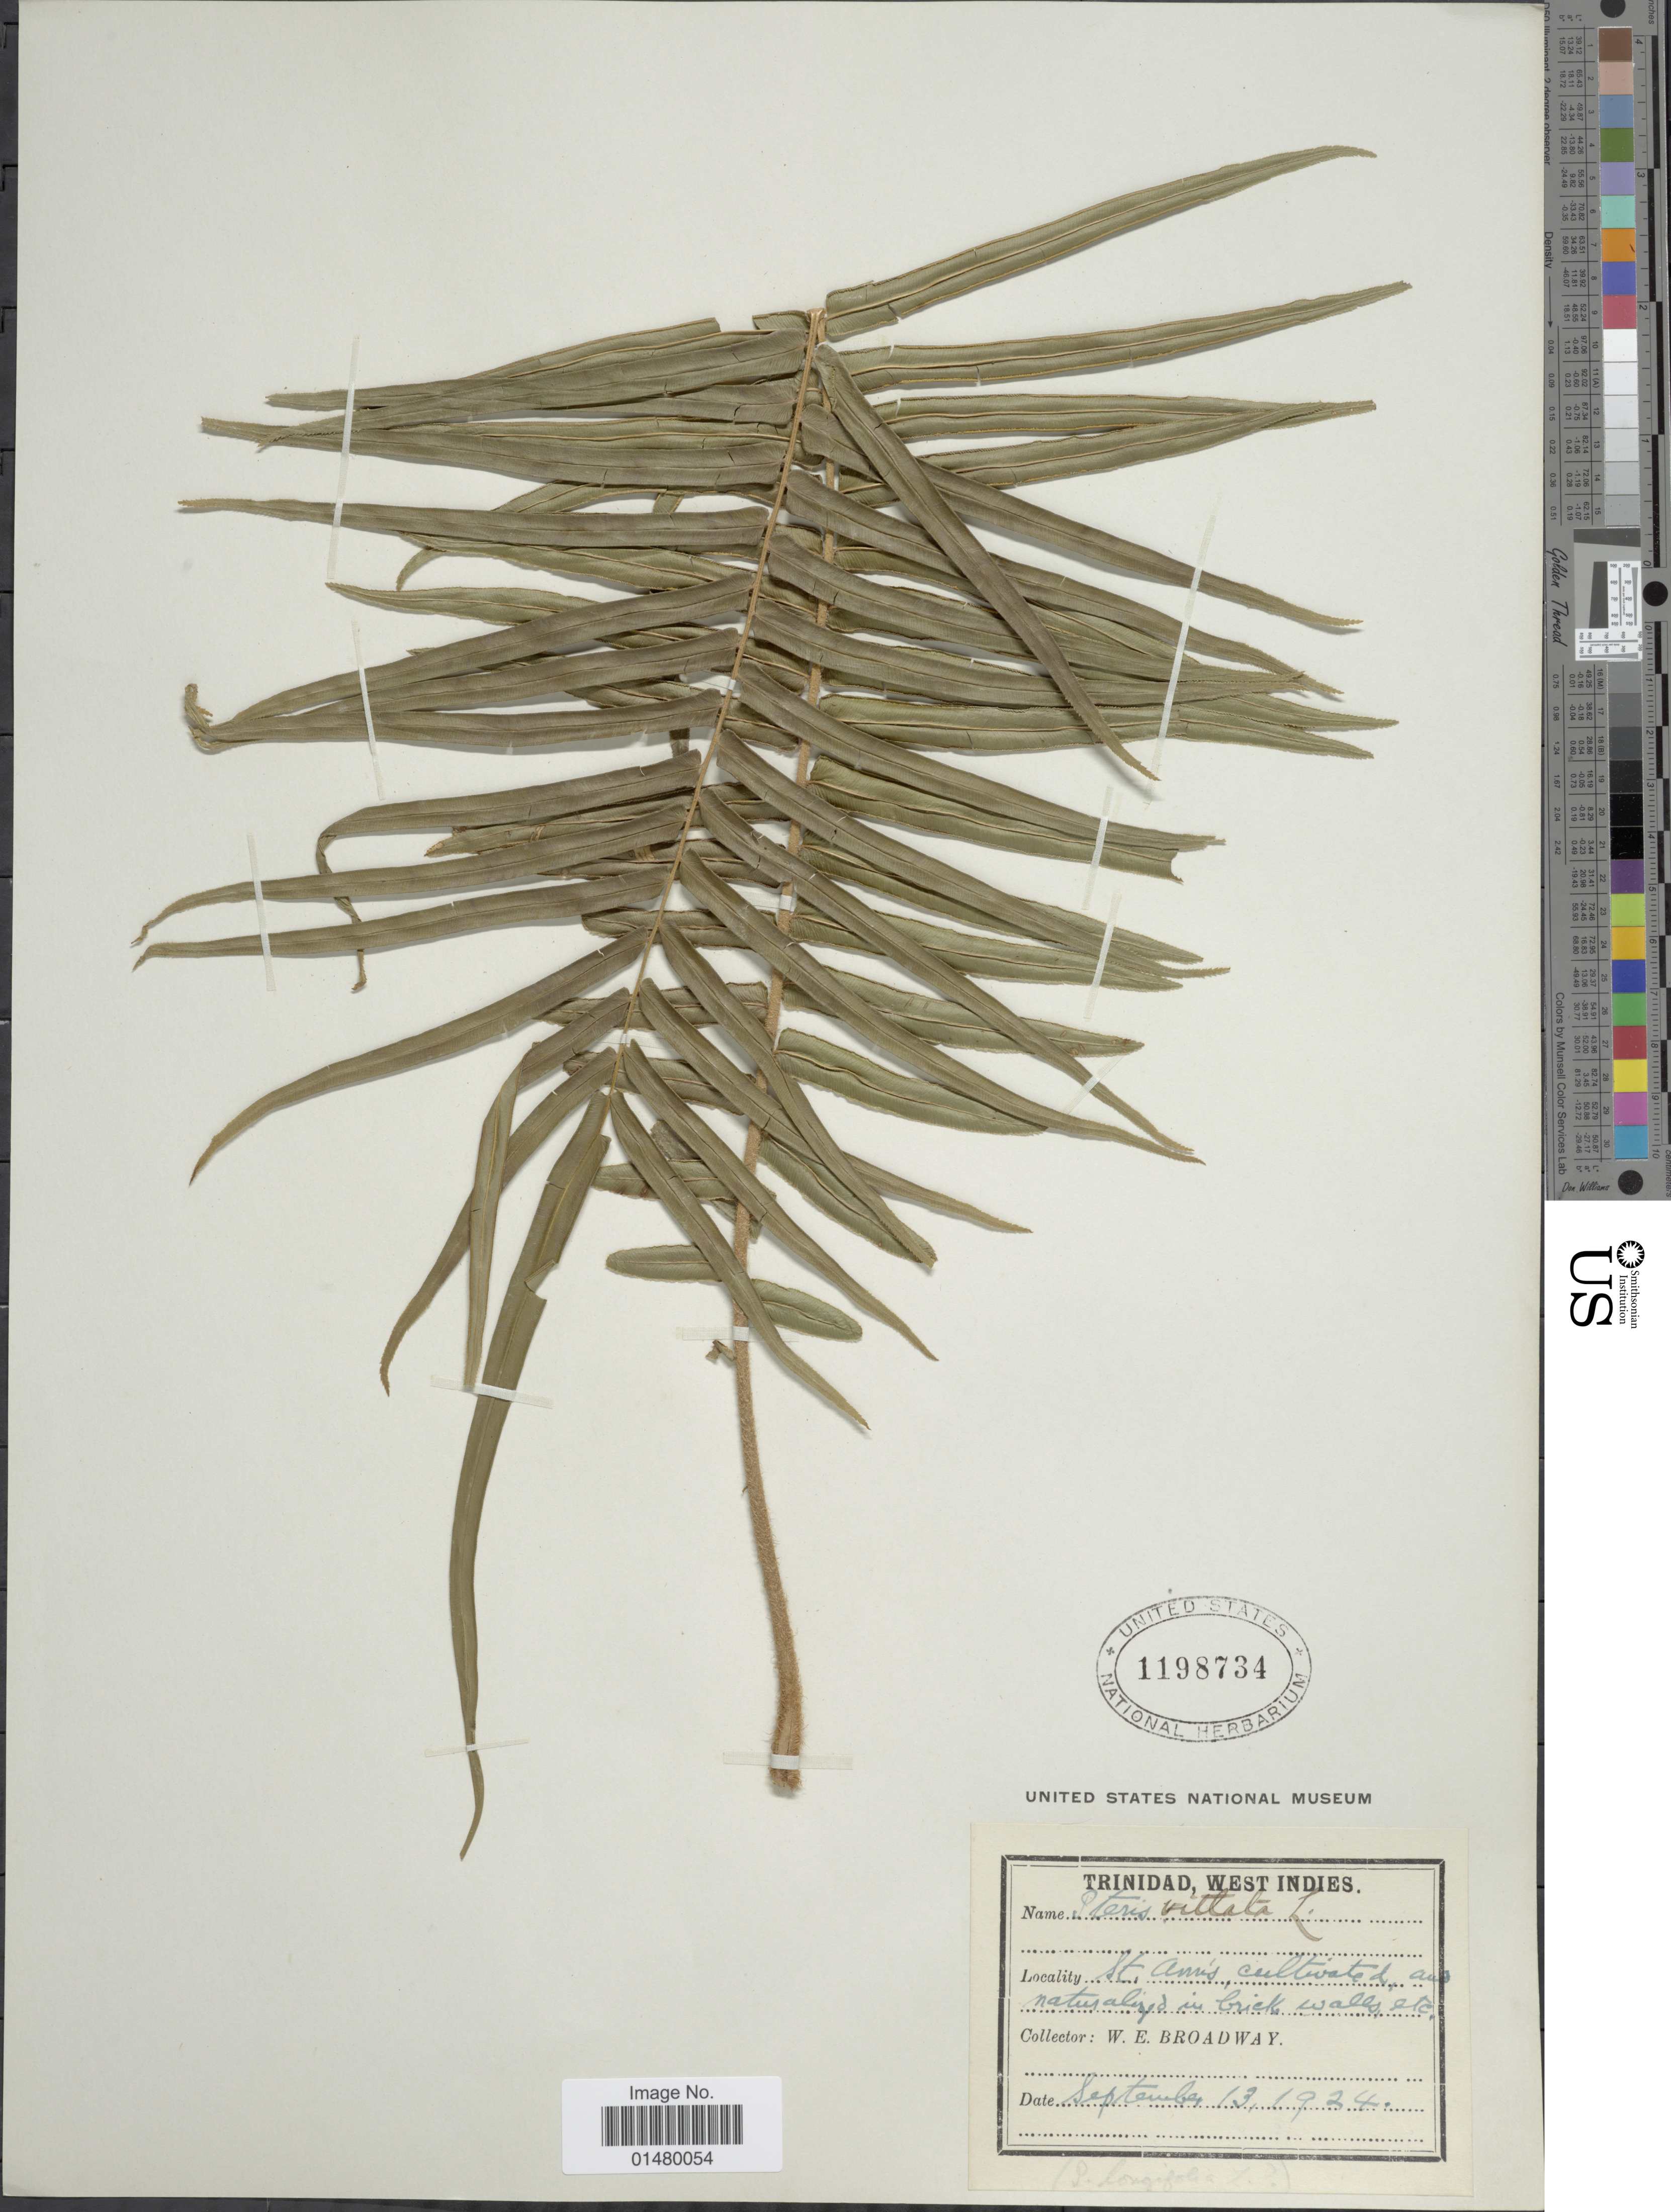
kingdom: Plantae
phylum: Tracheophyta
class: Polypodiopsida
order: Polypodiales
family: Pteridaceae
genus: Pteris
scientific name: Pteris vittata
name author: L.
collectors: W. E. Broadway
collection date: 1924-09-13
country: Trinidad and Tobago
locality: Trinidad, West Indies. St. Amis.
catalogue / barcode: US 1198734